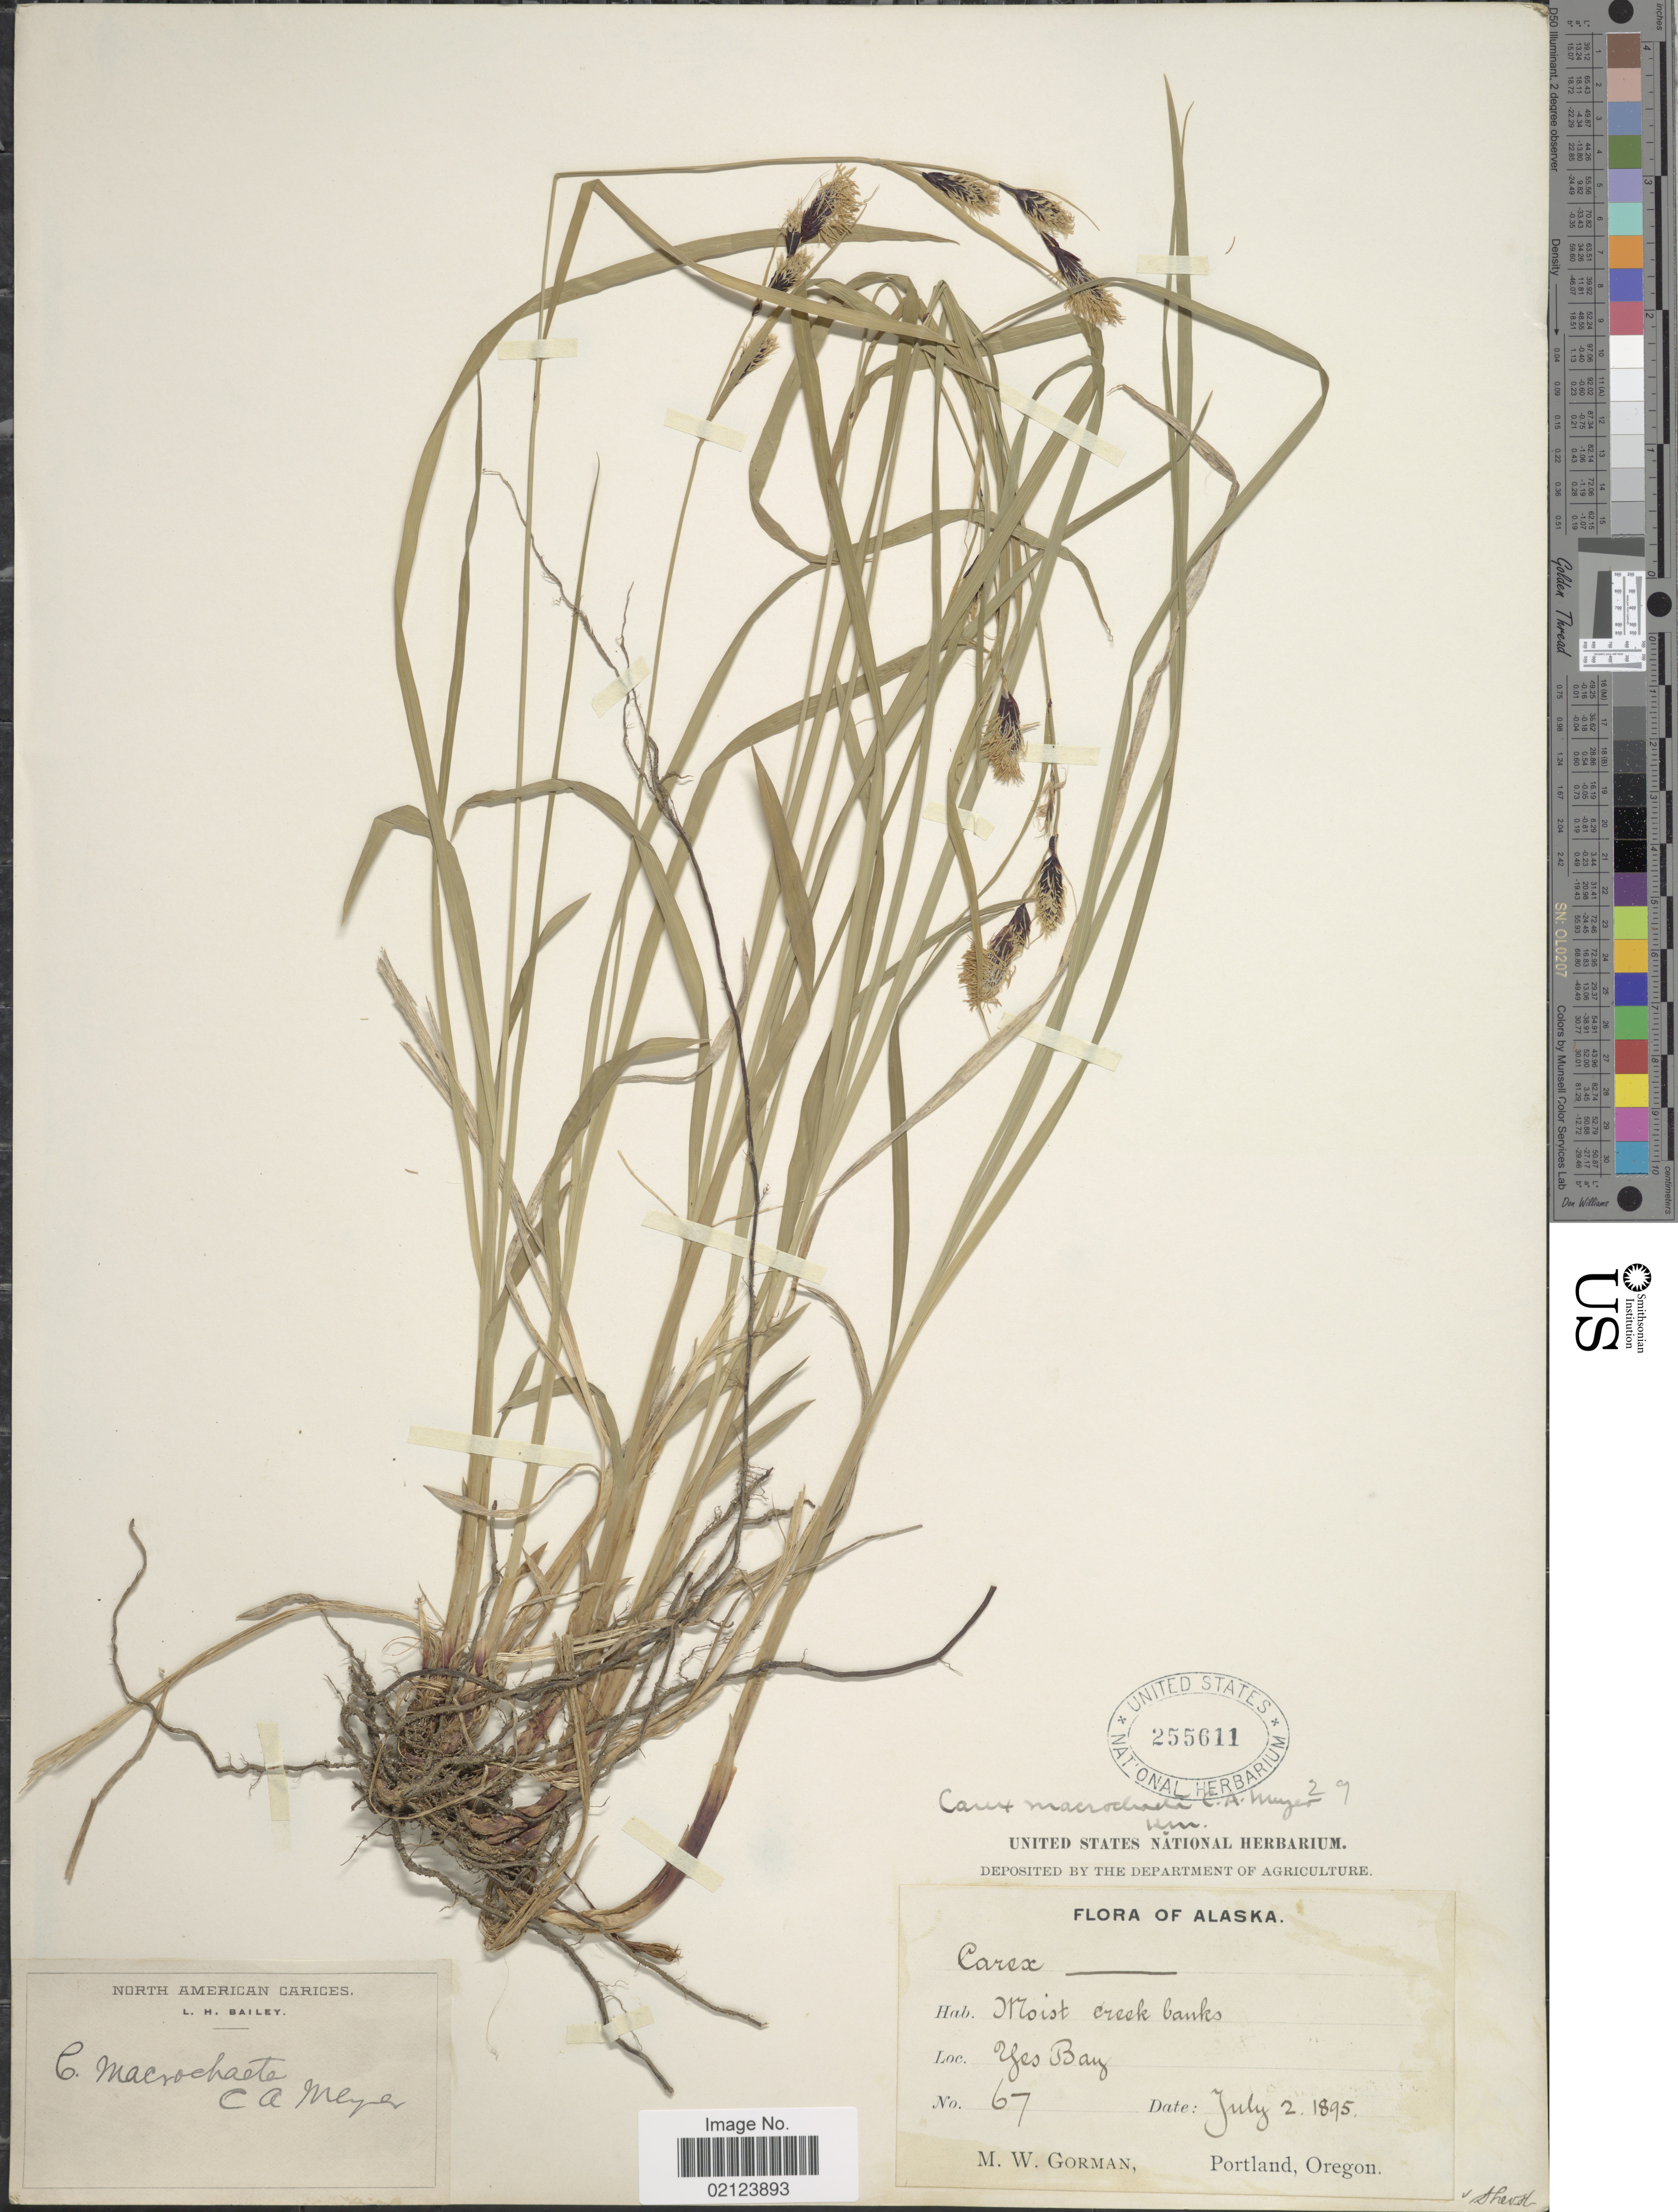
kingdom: Plantae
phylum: Tracheophyta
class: Liliopsida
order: Poales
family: Cyperaceae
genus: Carex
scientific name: Carex macrochaeta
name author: C.A. Mey.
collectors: M. W. Gorman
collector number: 67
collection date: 1895-07-02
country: United States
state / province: Alaska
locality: Yes Bay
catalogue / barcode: US 255611